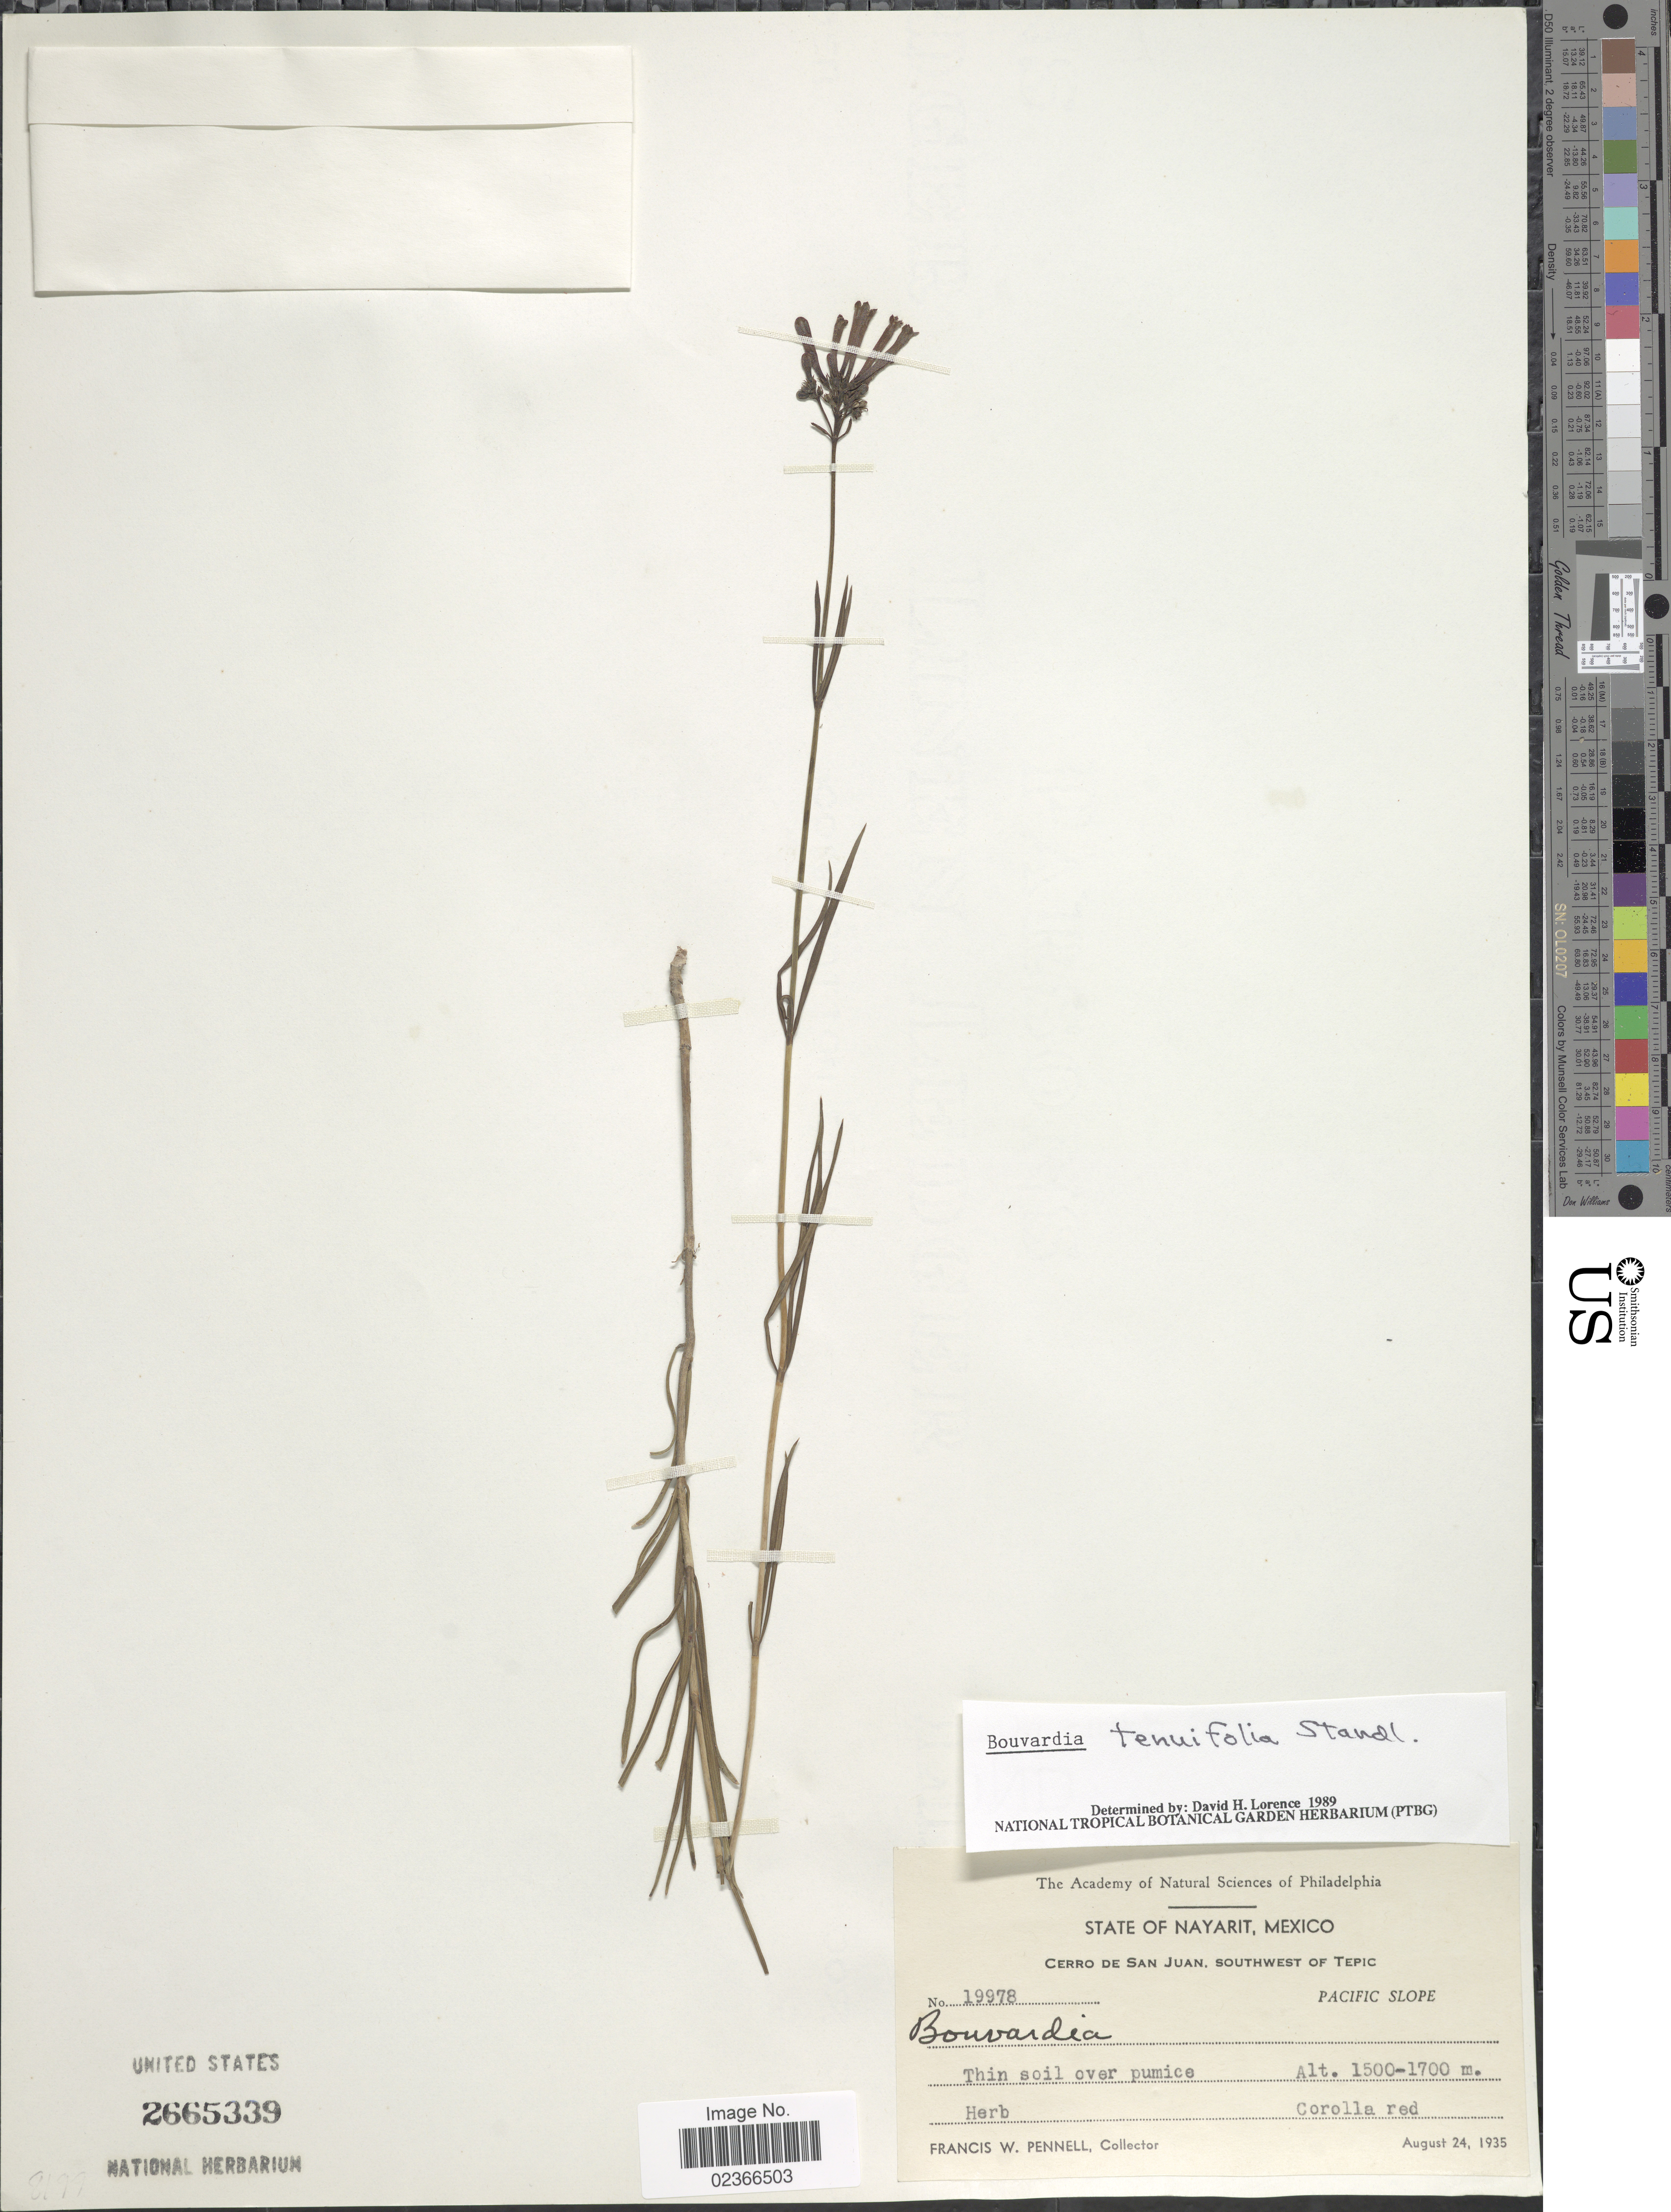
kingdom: Plantae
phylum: Tracheophyta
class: Magnoliopsida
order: Gentianales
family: Rubiaceae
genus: Bouvardia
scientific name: Bouvardia tenuifolia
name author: Standl.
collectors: F. W. Pennell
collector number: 19978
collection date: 1935-08-24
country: Mexico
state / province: Nayarit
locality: Cerro de San Juan, Southwest of Tepic, Pacific Slope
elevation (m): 1500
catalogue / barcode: US 2665339